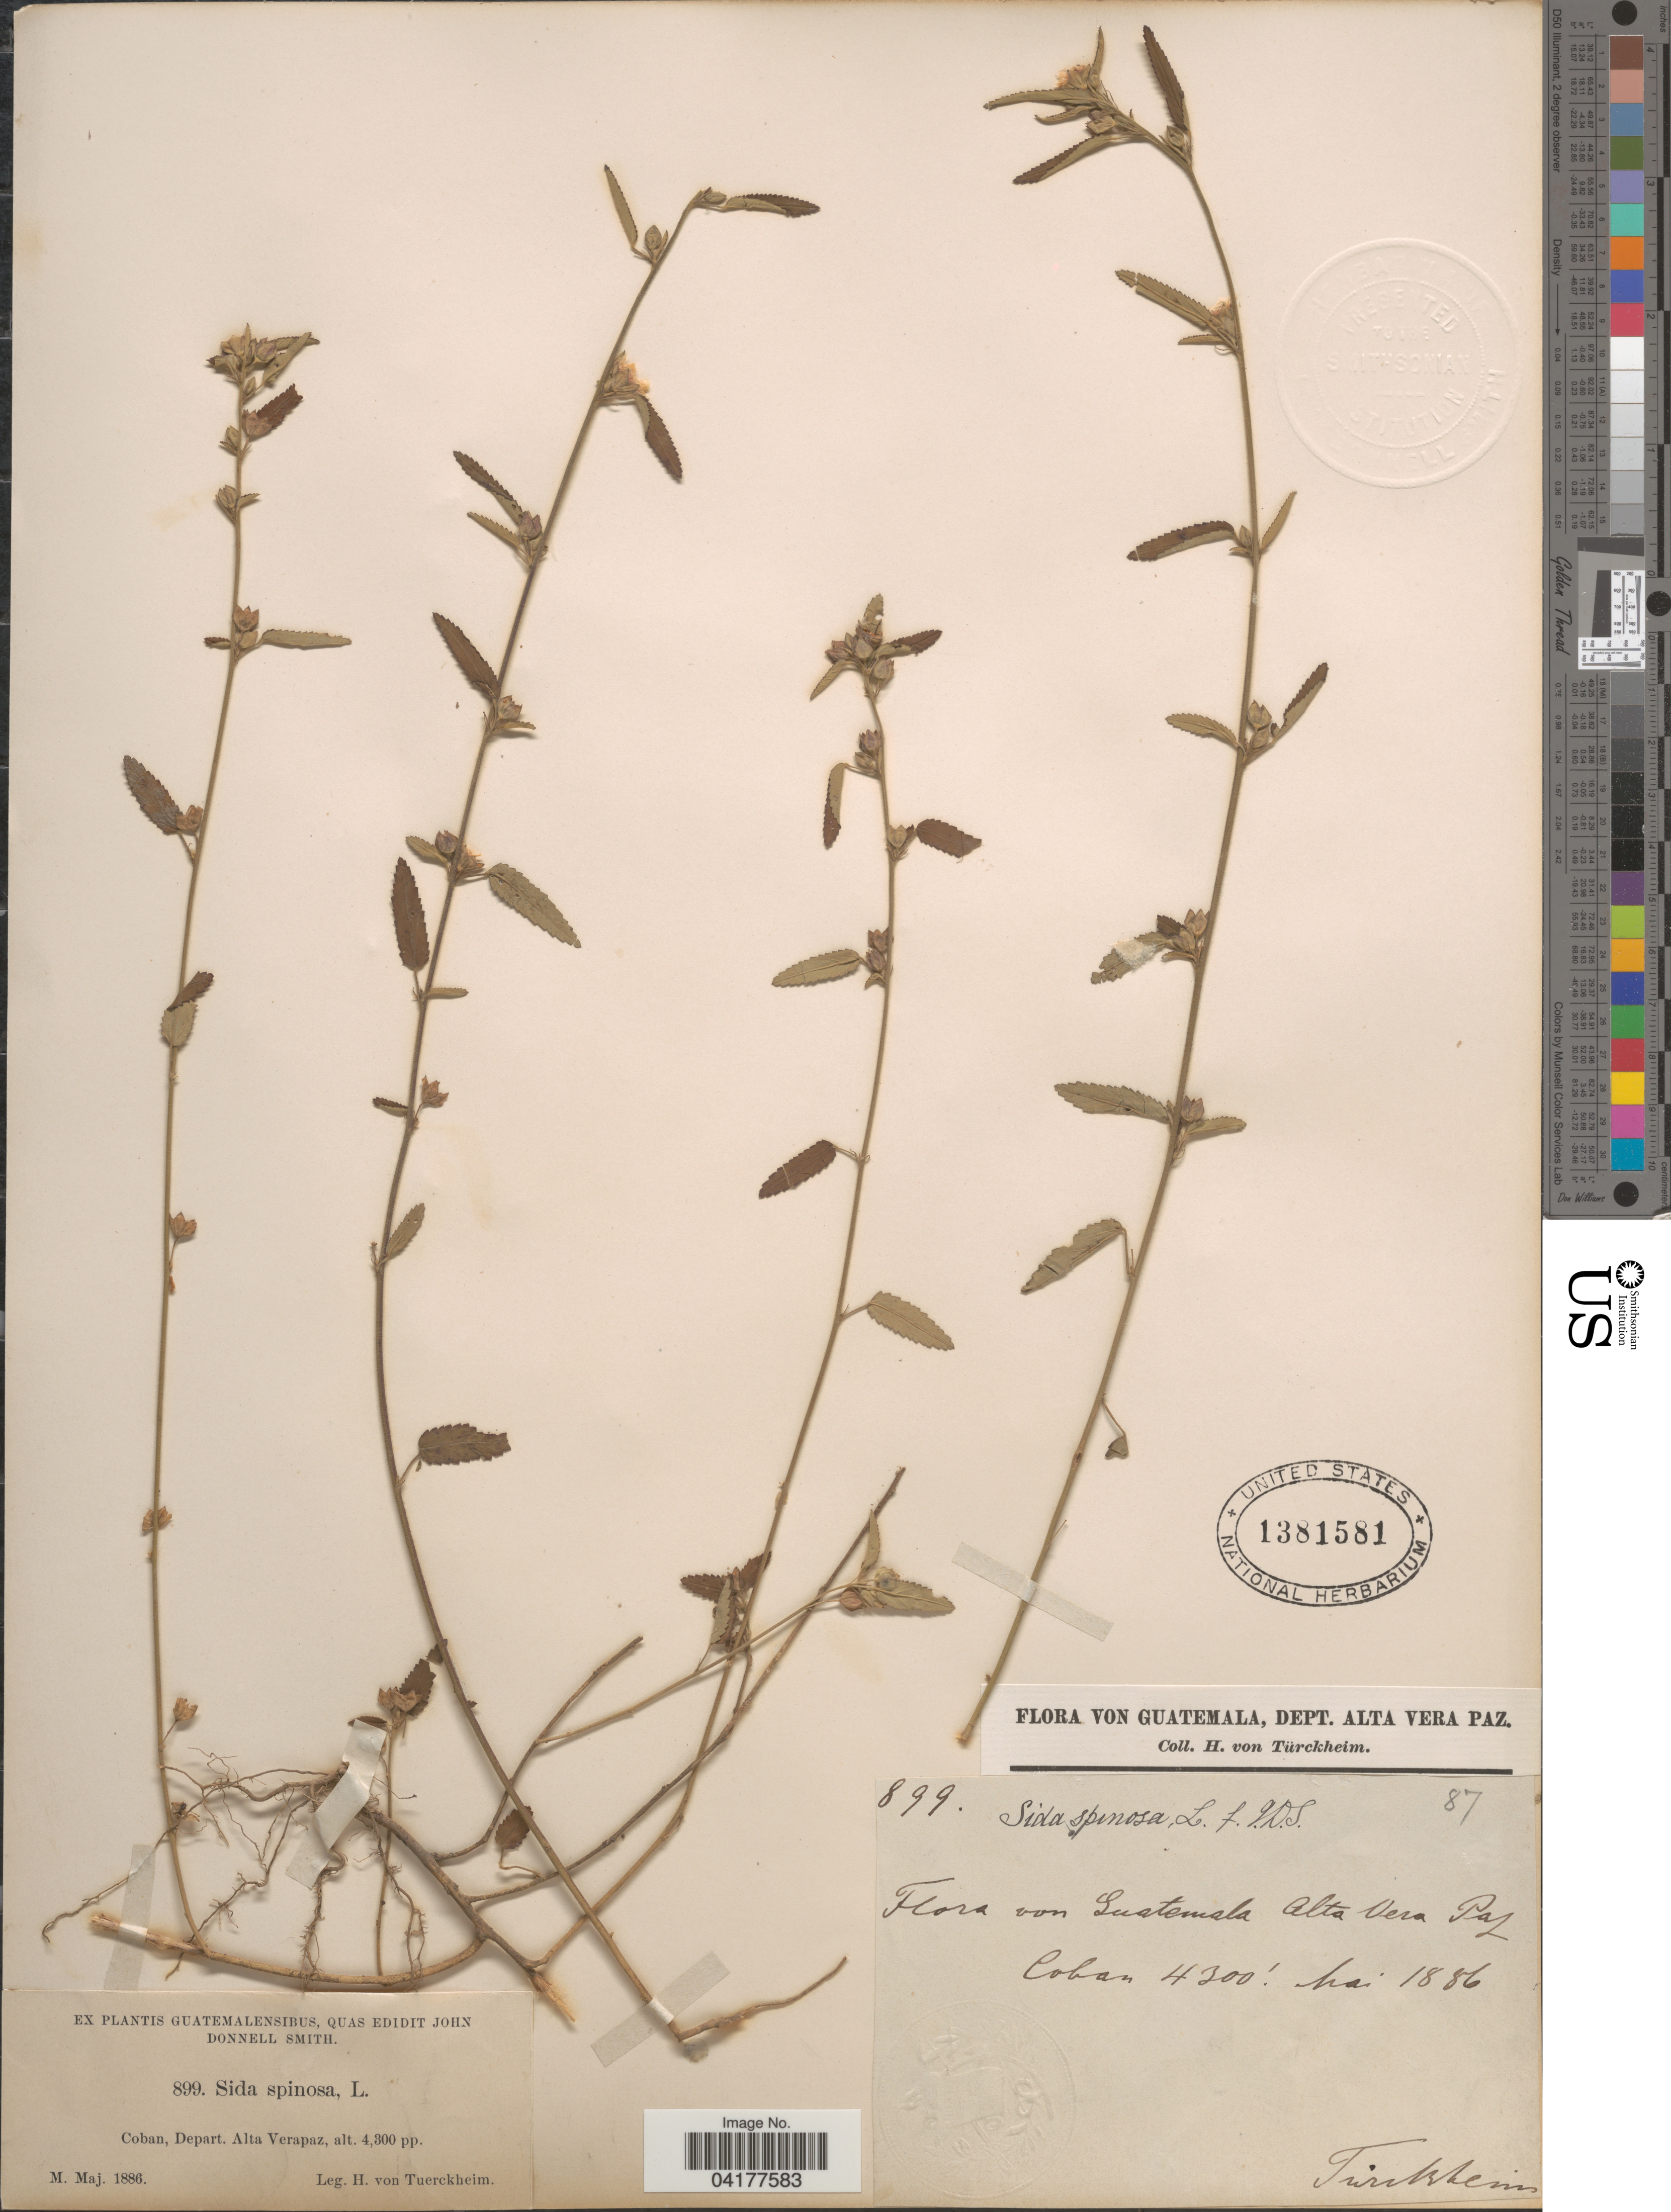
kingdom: Plantae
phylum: Tracheophyta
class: Magnoliopsida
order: Malvales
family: Malvaceae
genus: Sida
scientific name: Sida spinosa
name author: L.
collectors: H. von Türckheim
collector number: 899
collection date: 1886-05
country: Guatemala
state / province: Alta Verapaz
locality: Coban, Depart. Alta Verapaz.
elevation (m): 1311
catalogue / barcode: US 1381581